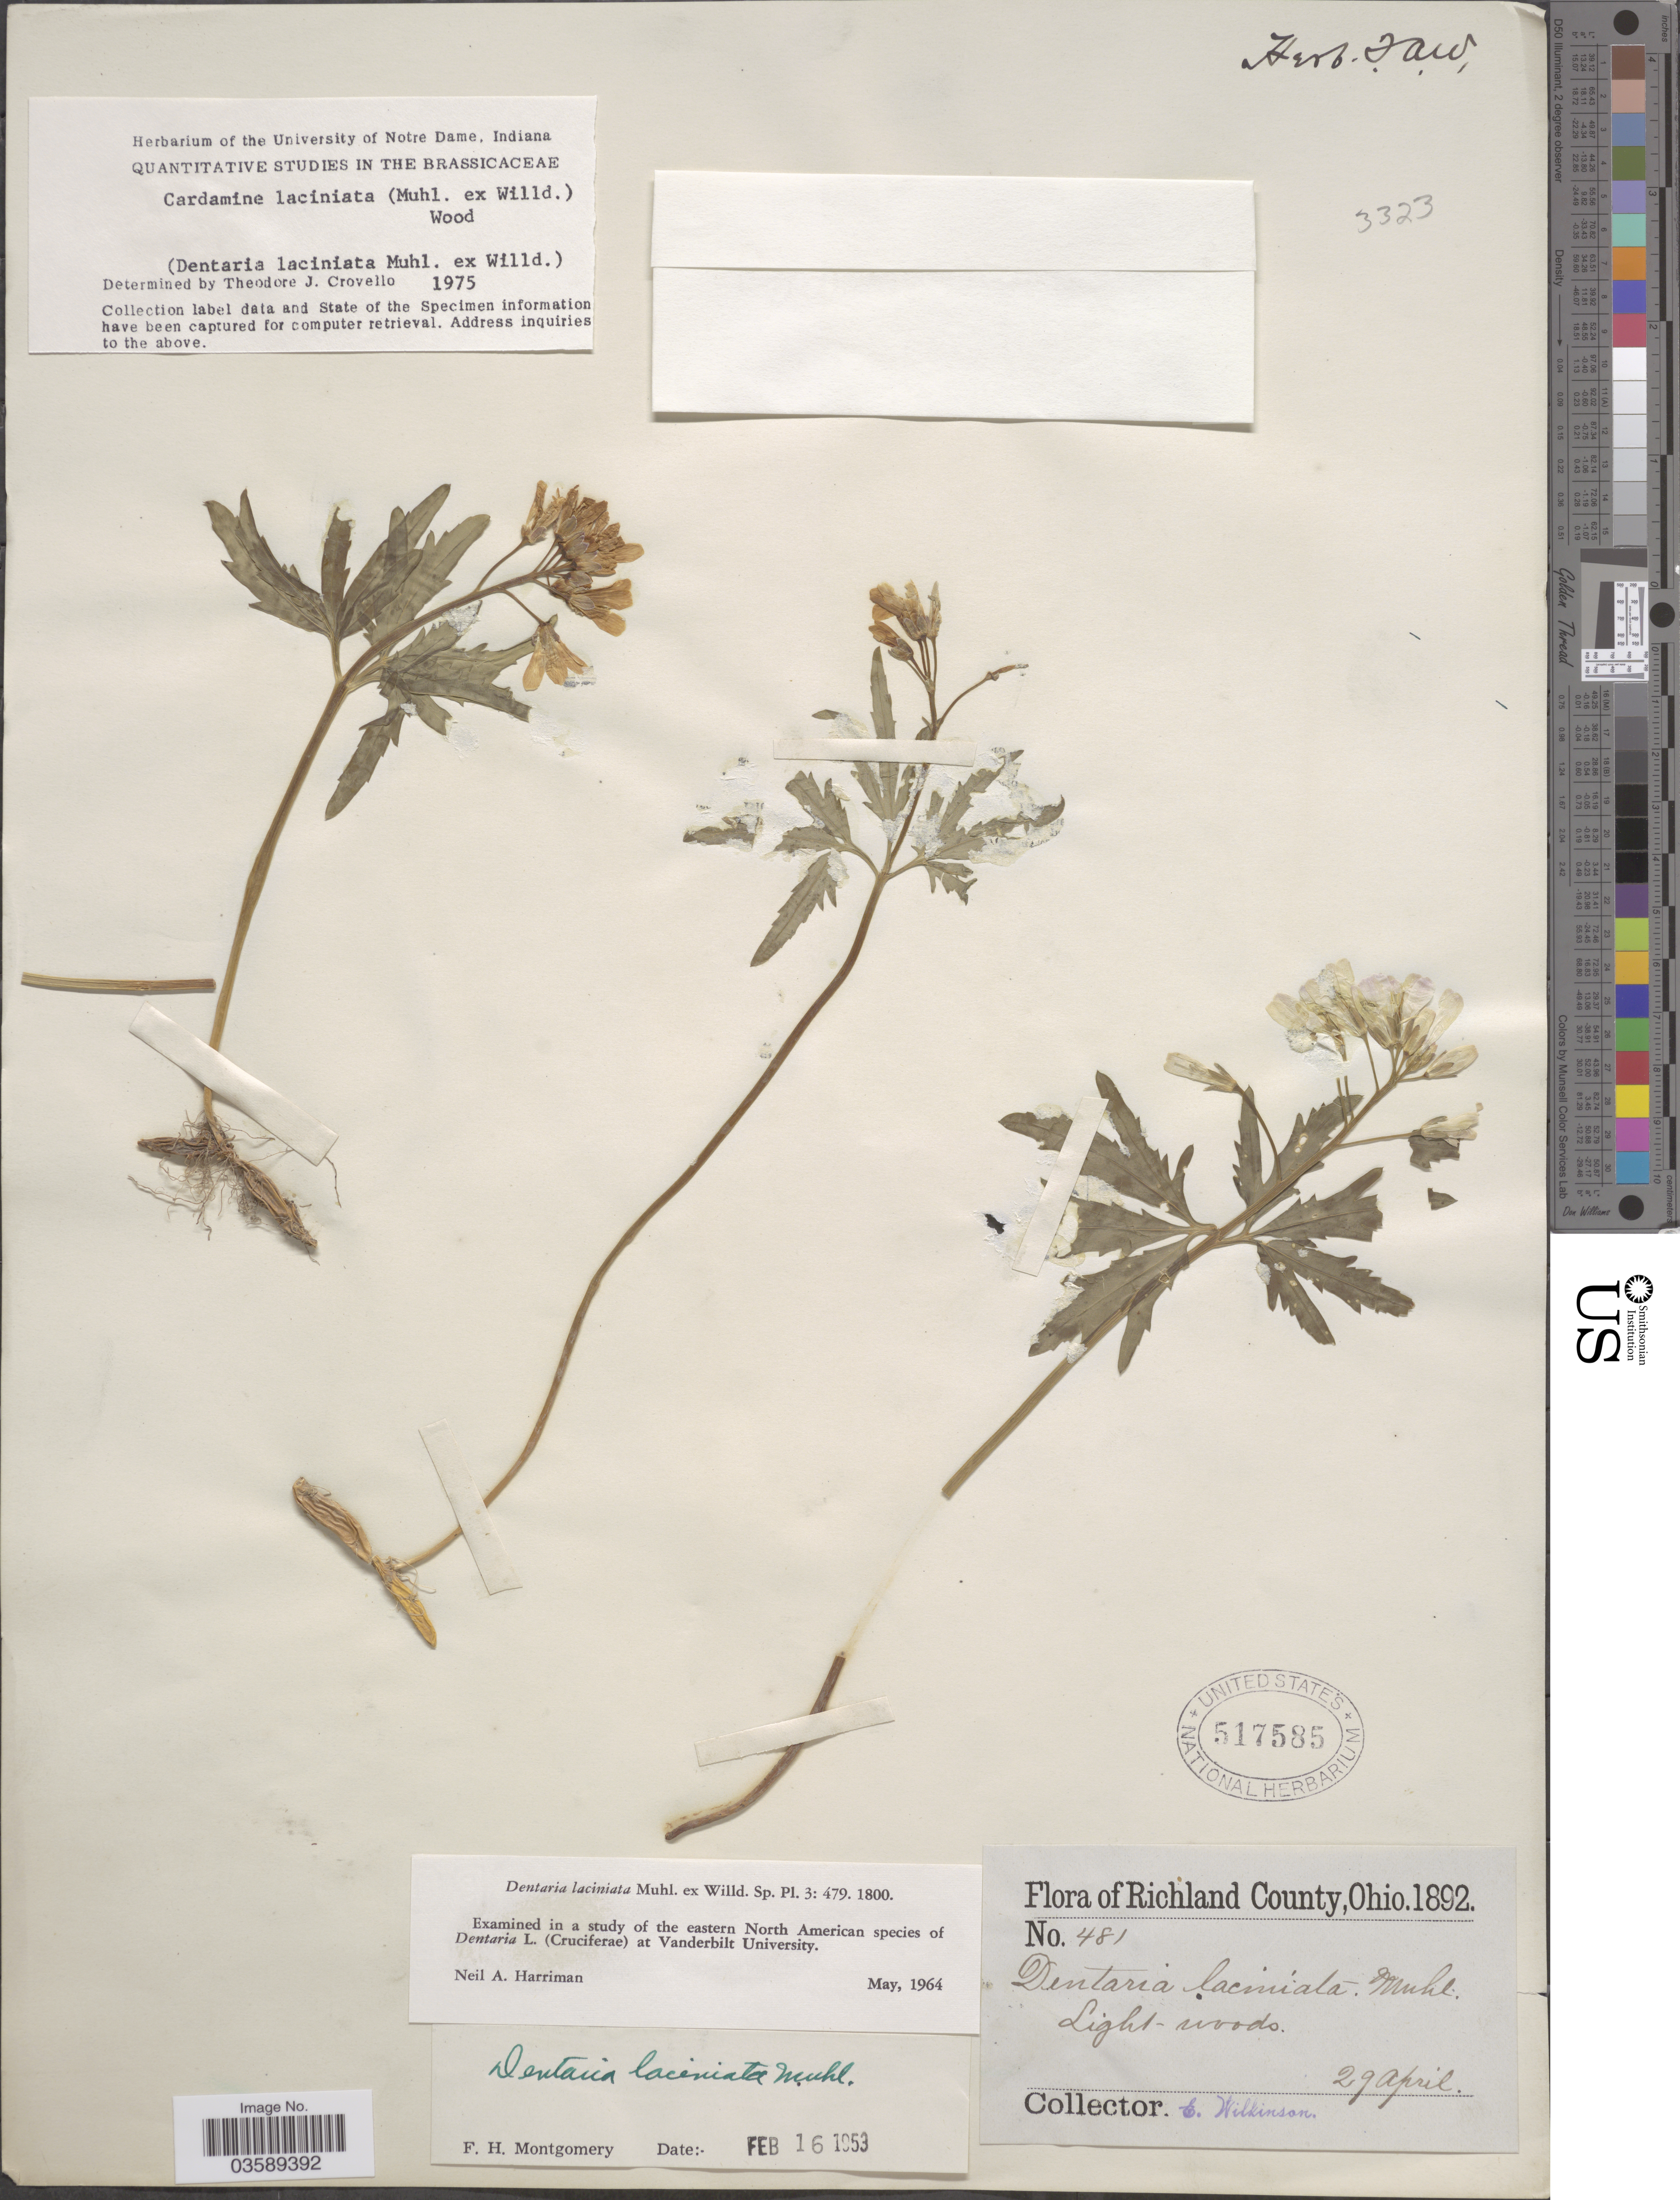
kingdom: Plantae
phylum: Tracheophyta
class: Magnoliopsida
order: Brassicales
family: Brassicaceae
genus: Cardamine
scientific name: Cardamine laciniata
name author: (Hook.) Steud.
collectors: E. Wilkinson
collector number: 481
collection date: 1892-04-29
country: United States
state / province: Ohio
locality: Richland County.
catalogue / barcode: US 517585